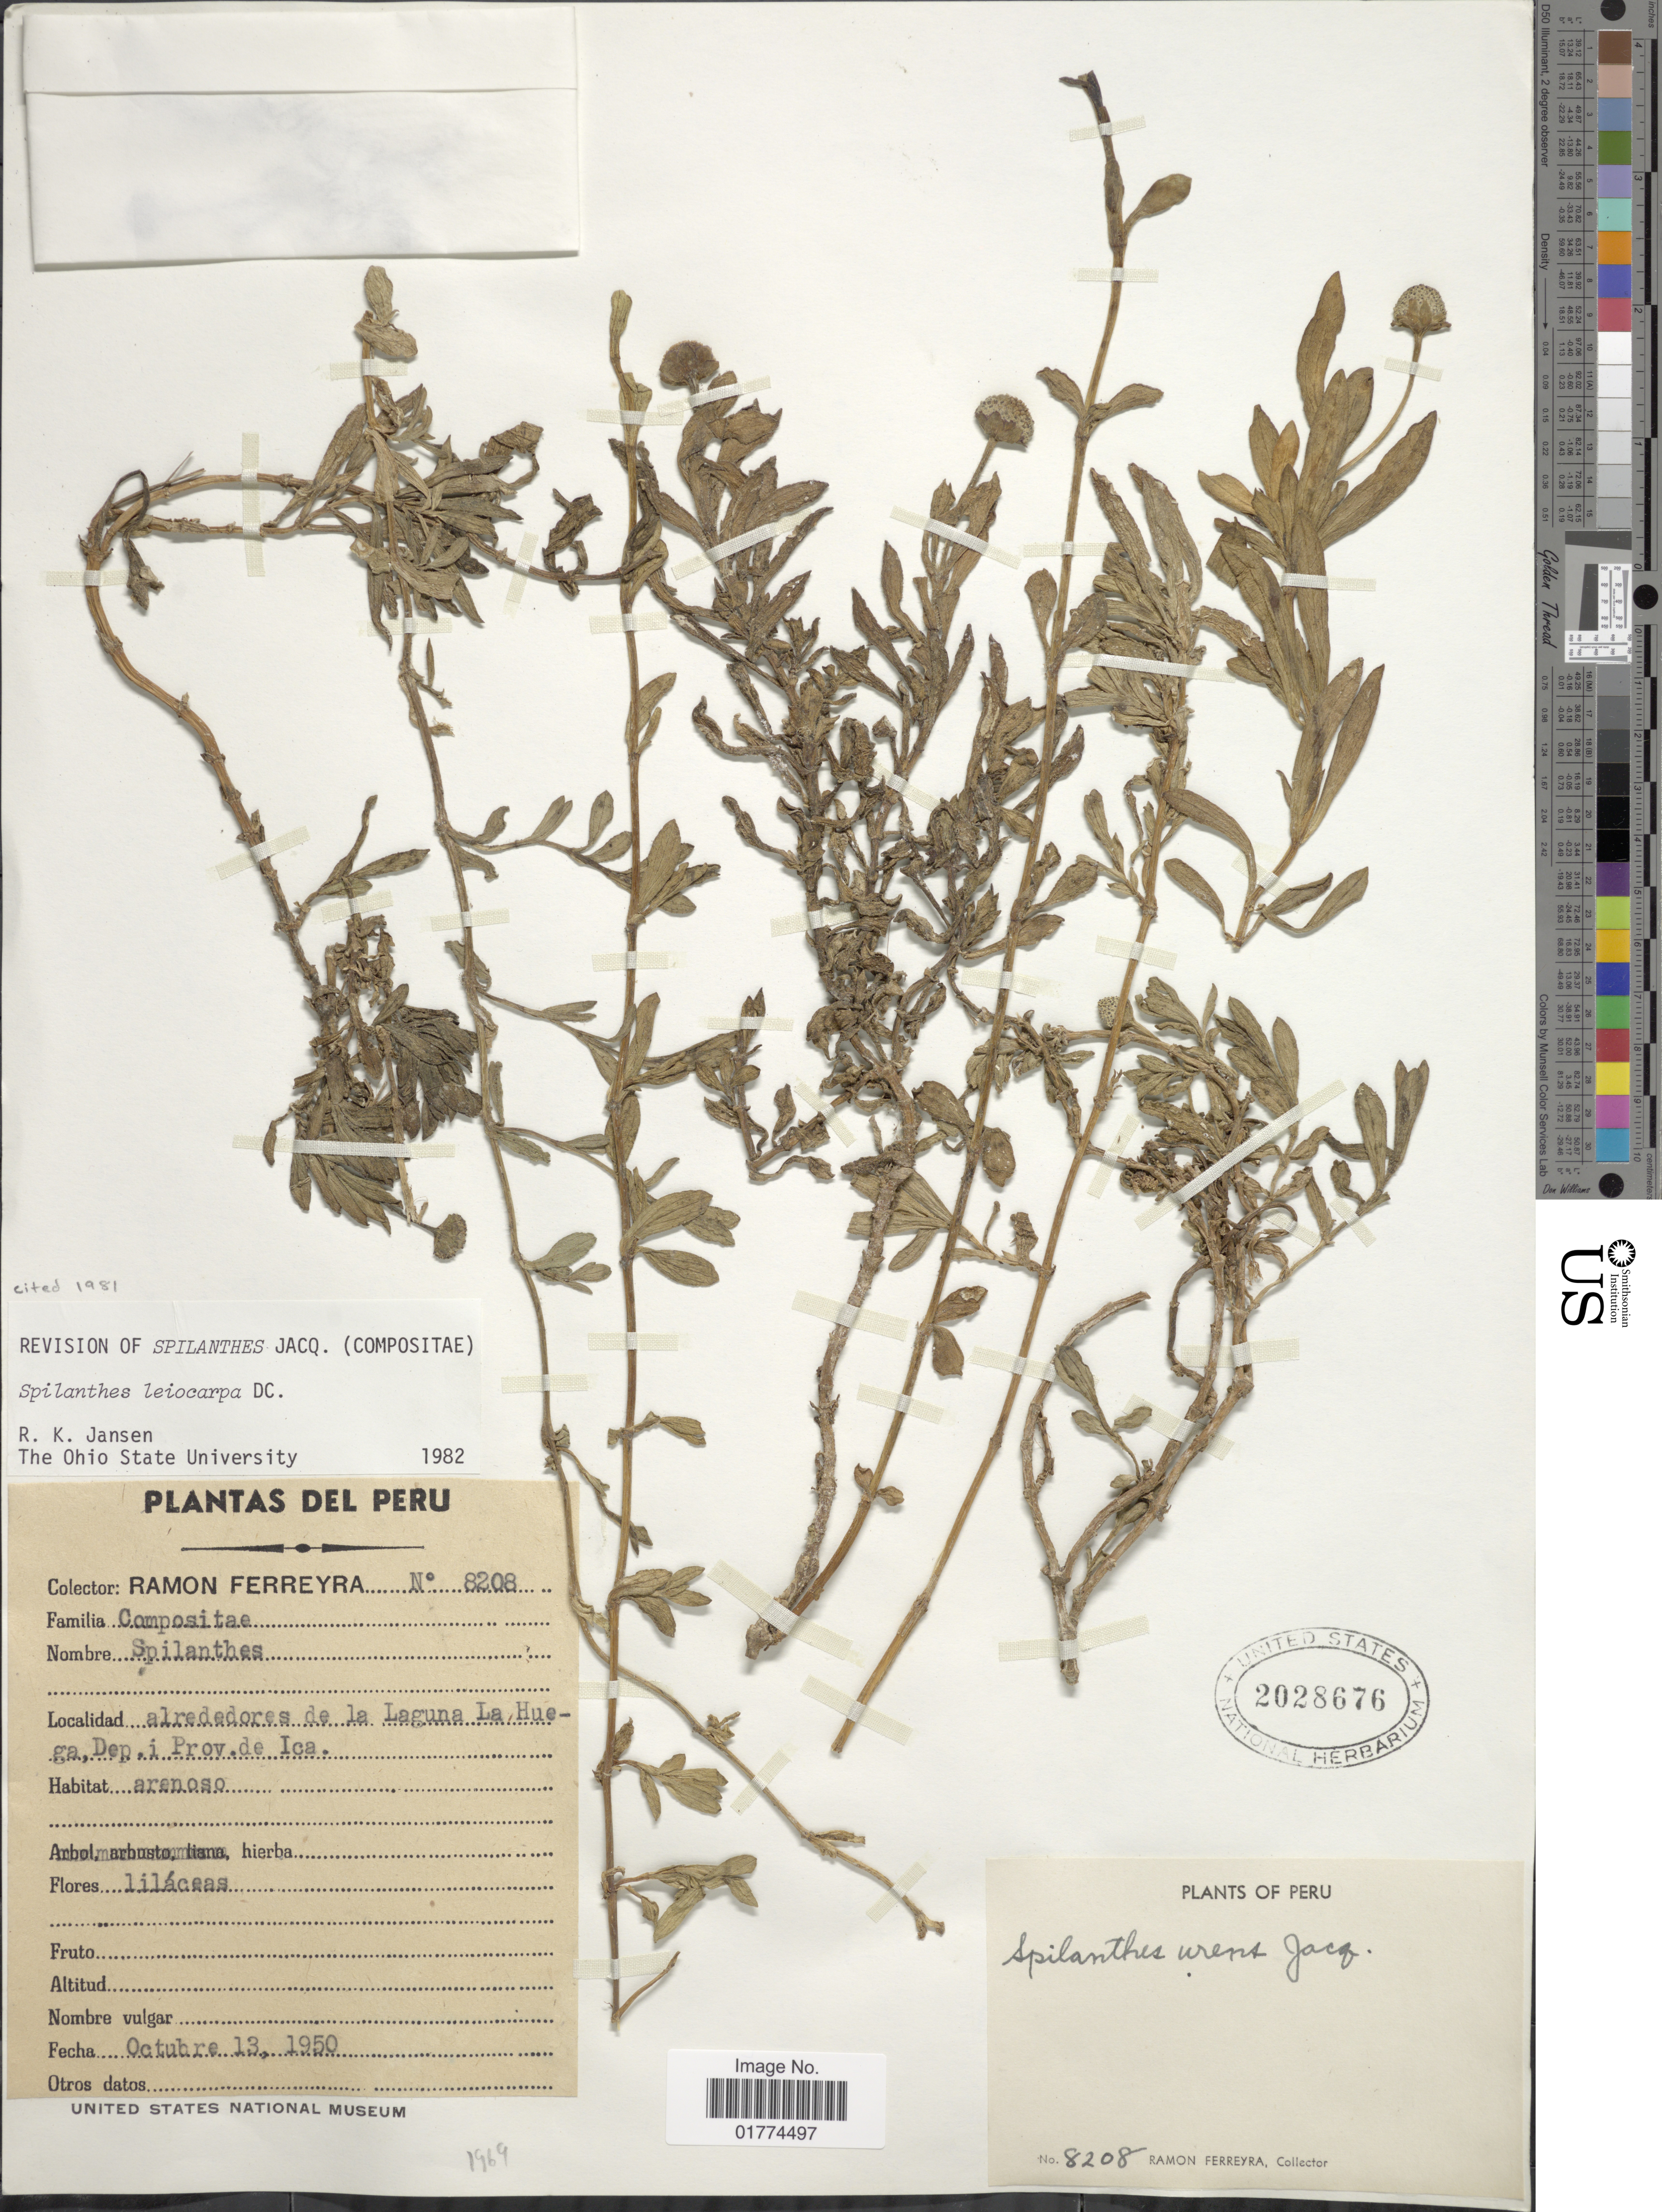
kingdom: Plantae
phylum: Tracheophyta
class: Magnoliopsida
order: Asterales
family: Asteraceae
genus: Spilanthes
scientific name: Spilanthes leiocarpa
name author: DC.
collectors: R. A. Ferreyra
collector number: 8208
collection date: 1950-10-13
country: Peru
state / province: Ica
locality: Alrededores de la Laguna La Huega, Dep. i Prov. de Ica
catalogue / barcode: US 2028676